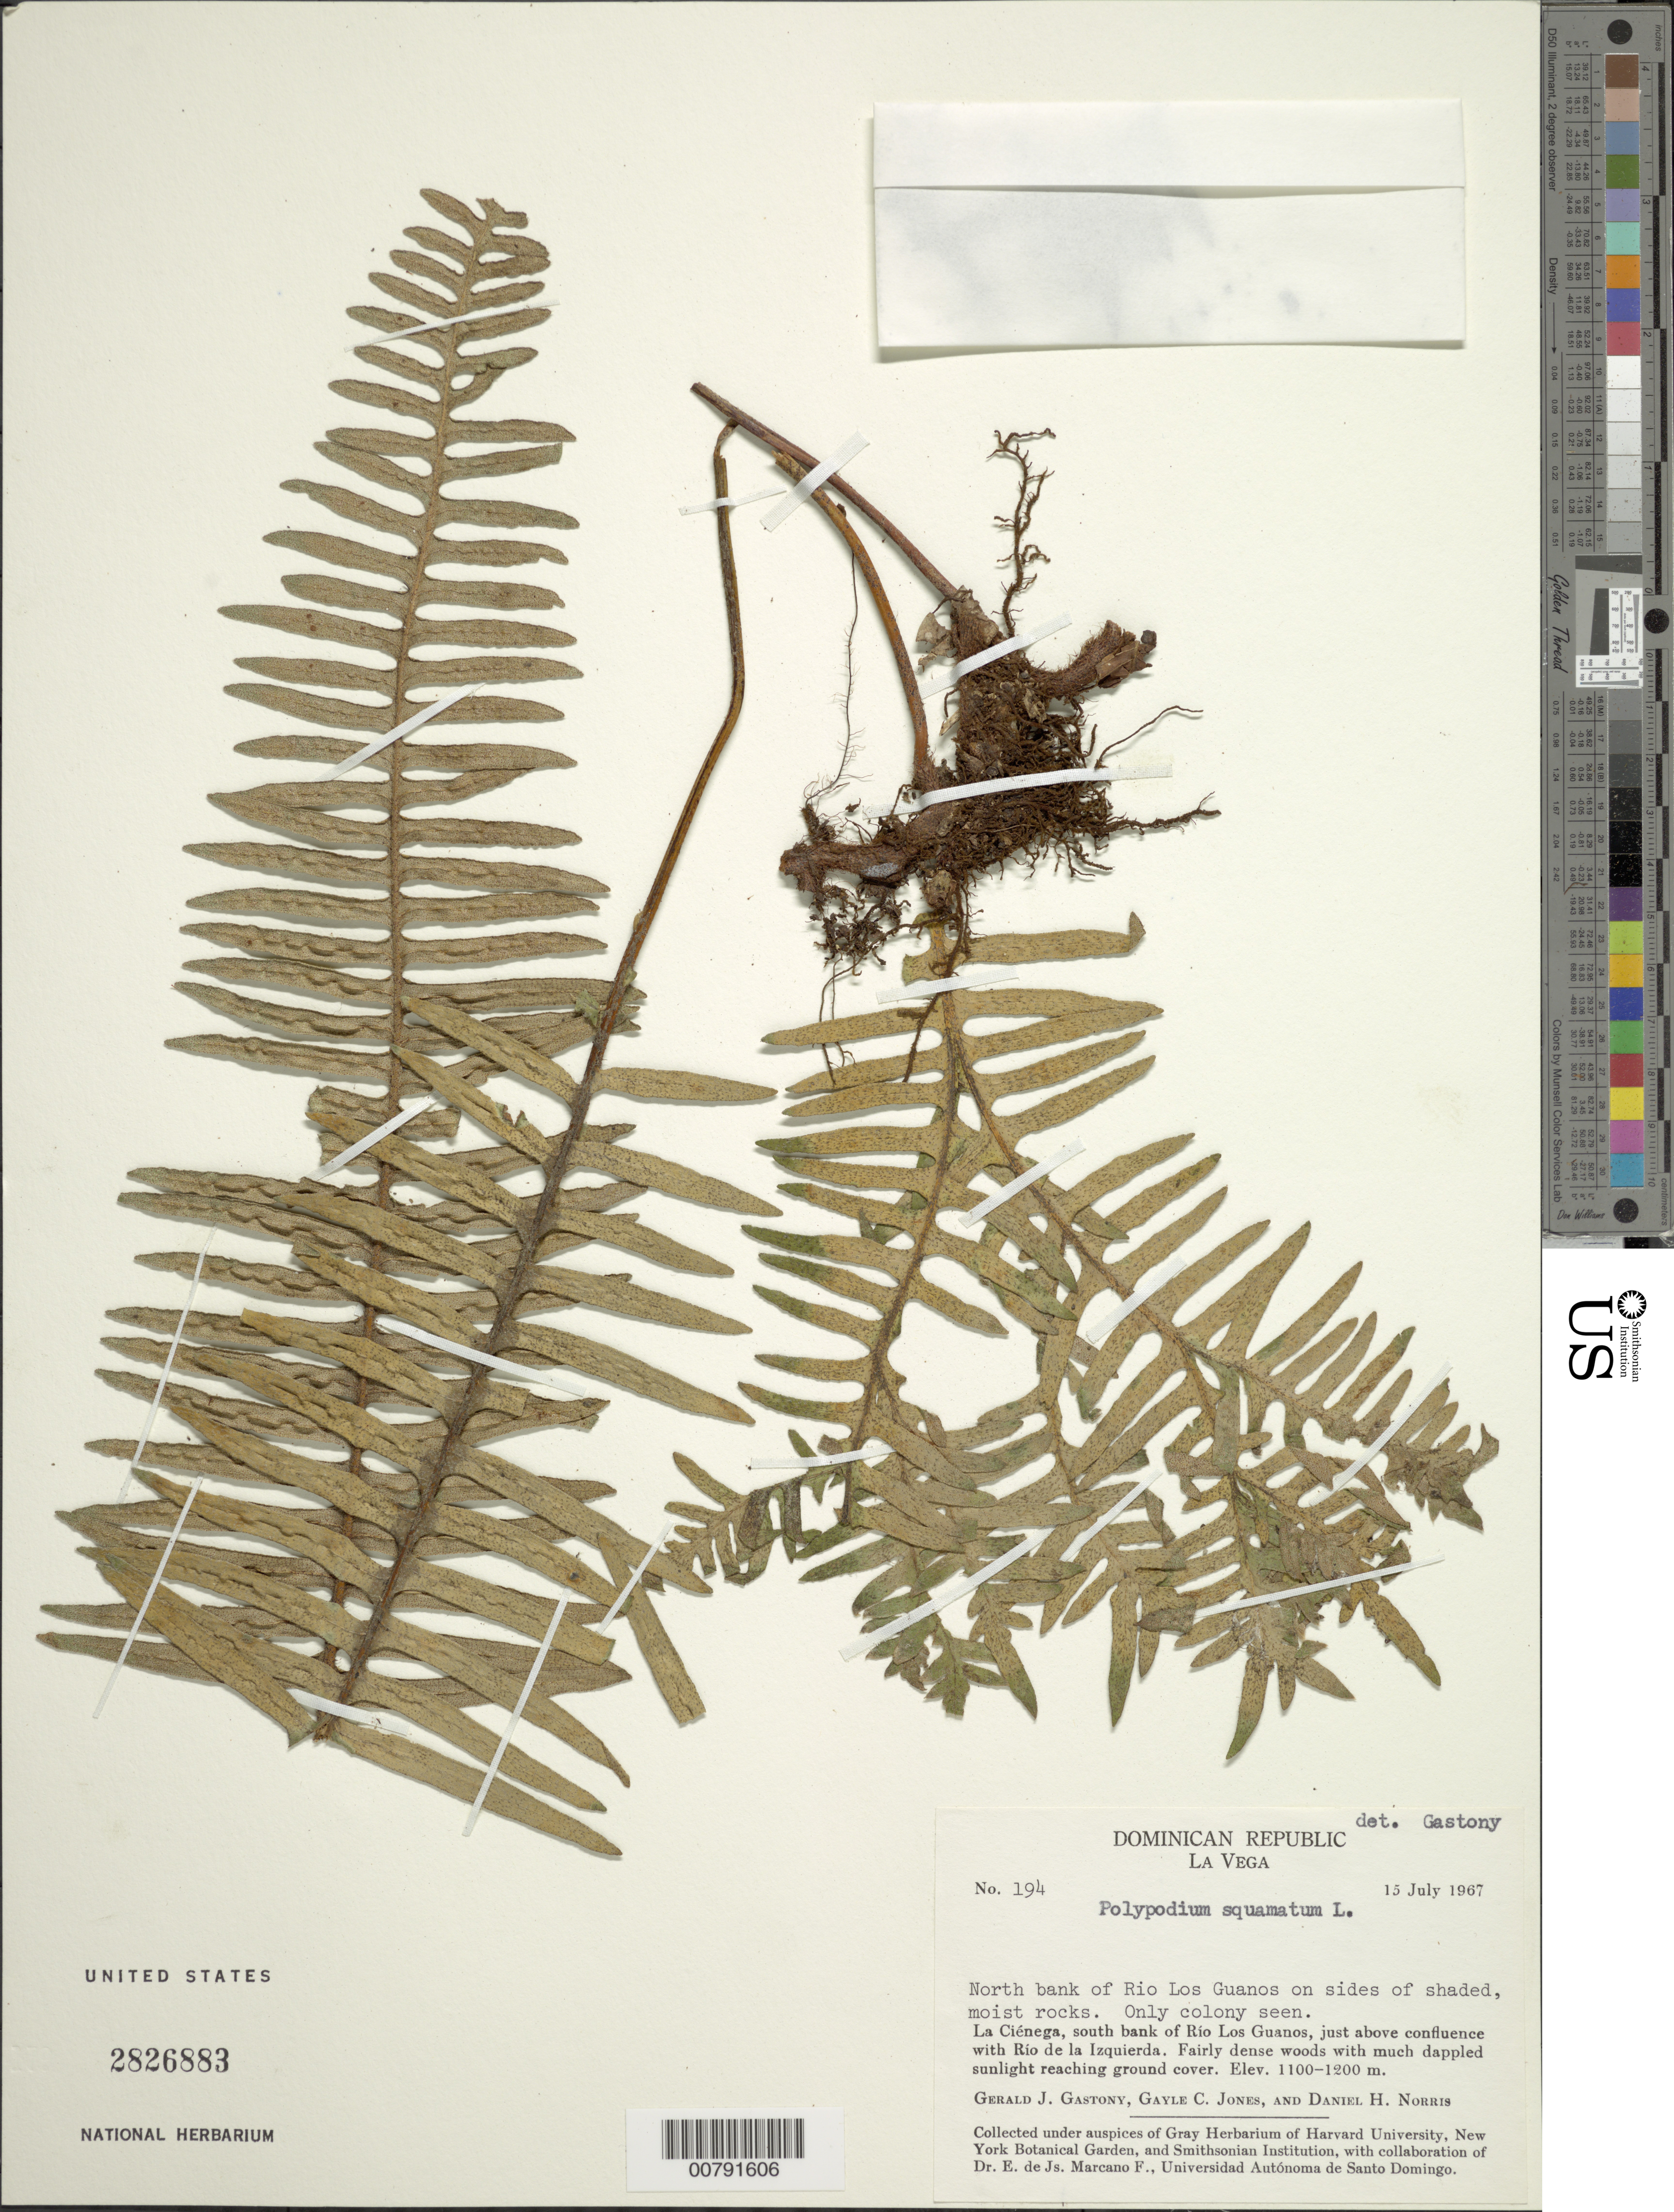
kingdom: Plantae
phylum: Tracheophyta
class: Polypodiopsida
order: Polypodiales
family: Polypodiaceae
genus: Pleopeltis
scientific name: Pleopeltis squamata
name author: (L.) J. Sm.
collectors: G. Gastony, G. C. Jones & D. H. Norris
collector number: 194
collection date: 1967-07-15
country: Dominican Republic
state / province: La Vega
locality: North bank of Rio Los Guanos on sides of shaded moist rocks, La Cienega, south bank of Rio Los Guanos, just above confluence with Rio de La Izquierda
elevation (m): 1100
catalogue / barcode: US 2826883